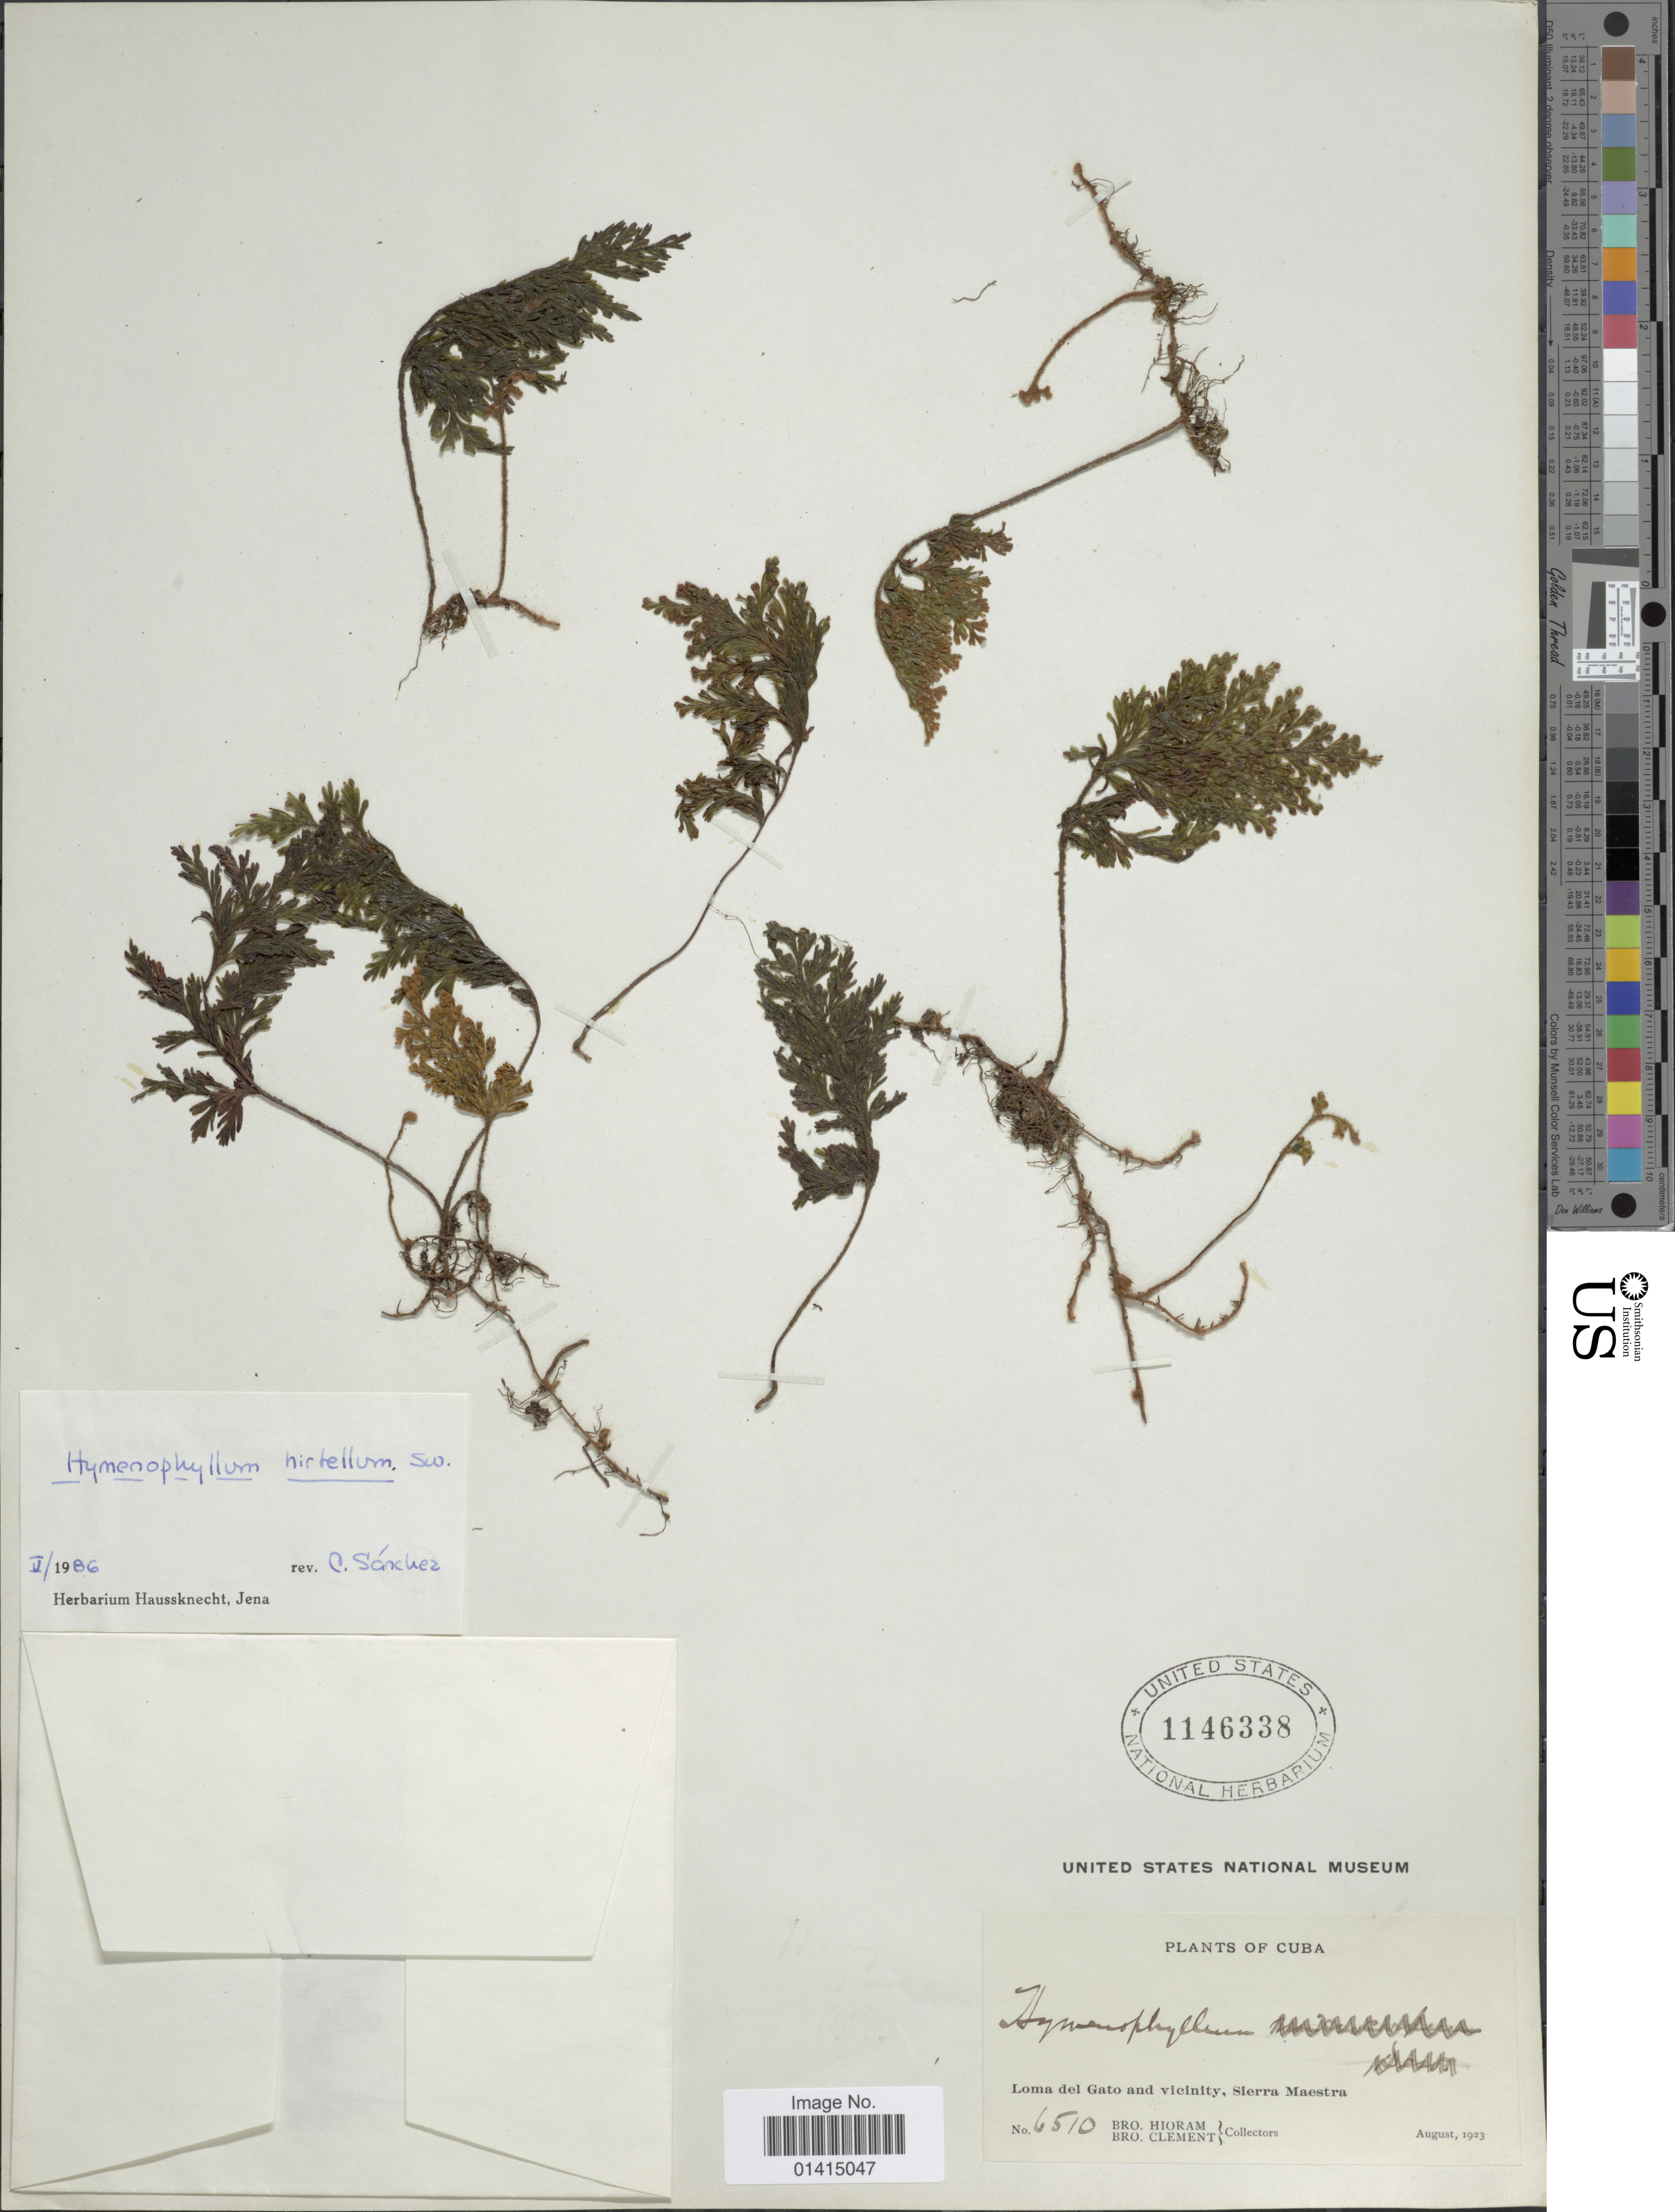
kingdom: Plantae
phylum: Tracheophyta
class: Polypodiopsida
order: Hymenophyllales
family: Hymenophyllaceae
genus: Hymenophyllum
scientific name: Hymenophyllum hirtellum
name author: Sw. in Schrad.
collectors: Bro. Hioram & B. Clement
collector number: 6510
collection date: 1923-08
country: Cuba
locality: Loma del Gato and vicinity, Sierra Maestra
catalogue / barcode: US 1146338